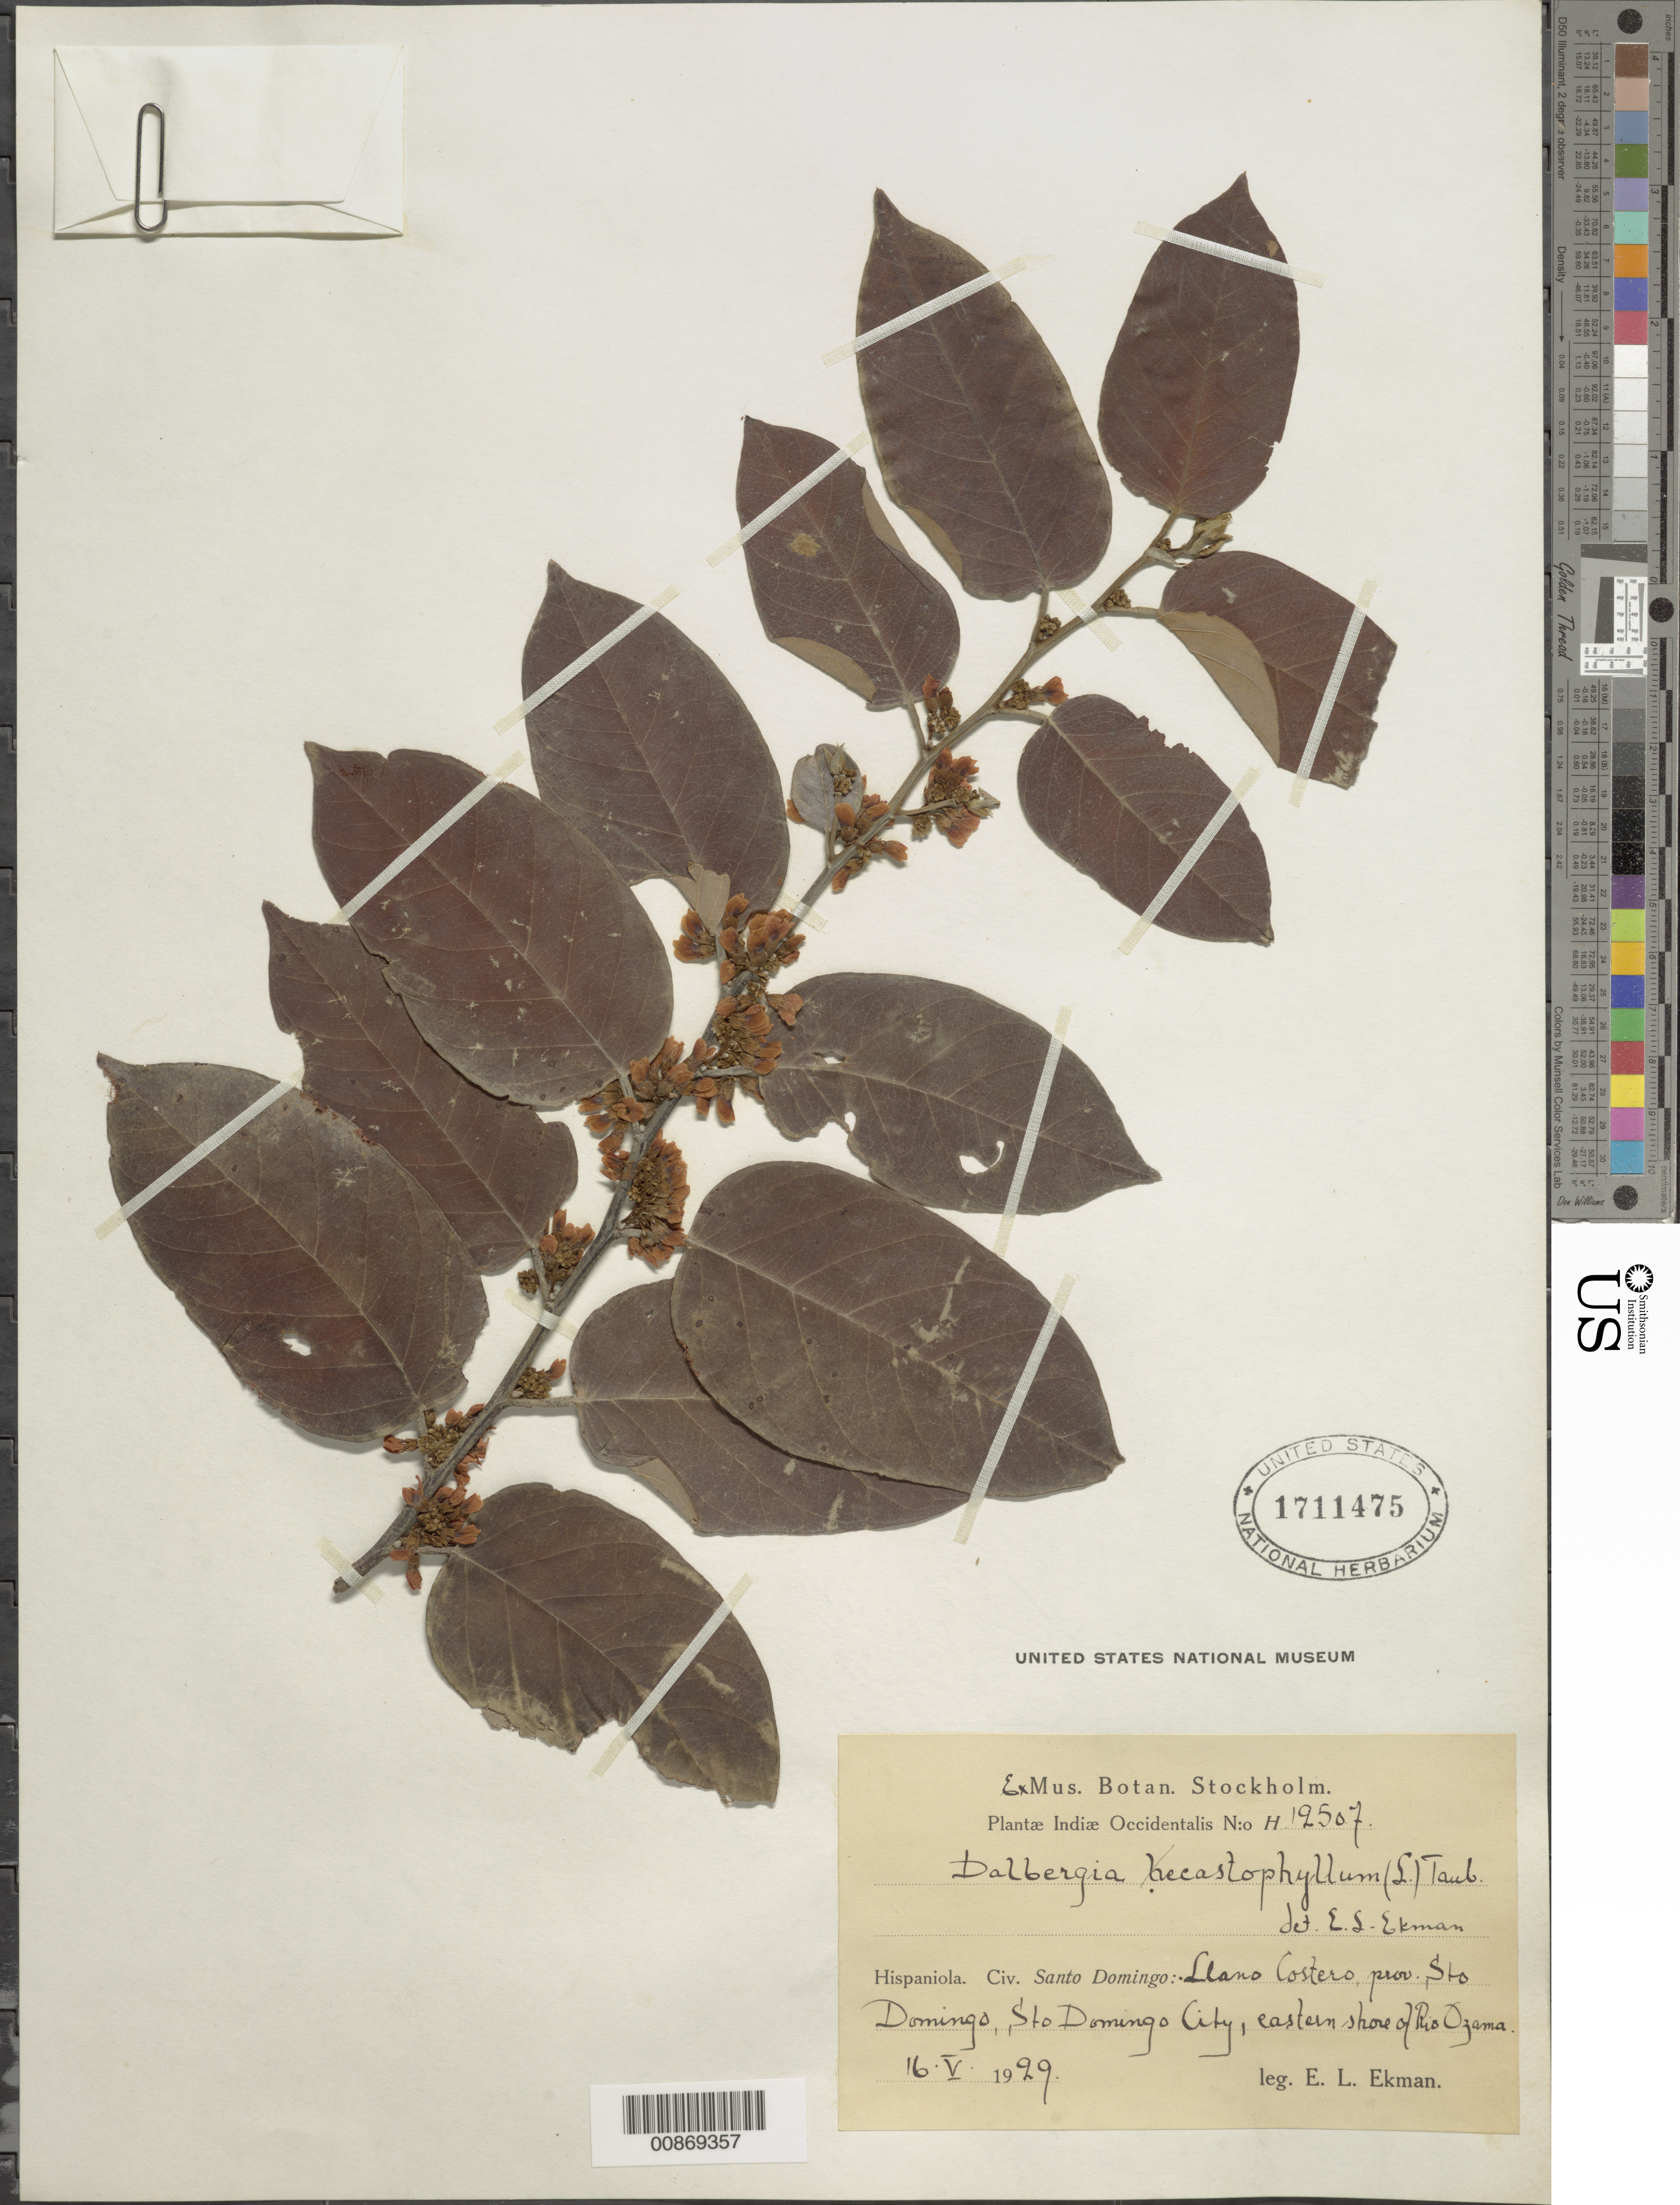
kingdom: Plantae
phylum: Tracheophyta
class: Magnoliopsida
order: Fabales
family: Fabaceae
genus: Dalbergia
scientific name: Dalbergia ecastaphyllum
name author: (L.) Taub.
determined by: Ekman, E. L.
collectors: E. L. Ekman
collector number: H 12507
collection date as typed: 16 May 1929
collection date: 1929-05-16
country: Dominican Republic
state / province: Distrito Nacional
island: Hispaniola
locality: Llano Costero, prov. Sto. Domingo (obsolete), Sto. Domingo City, eastern shore of Río Ozama.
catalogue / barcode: US 1711475